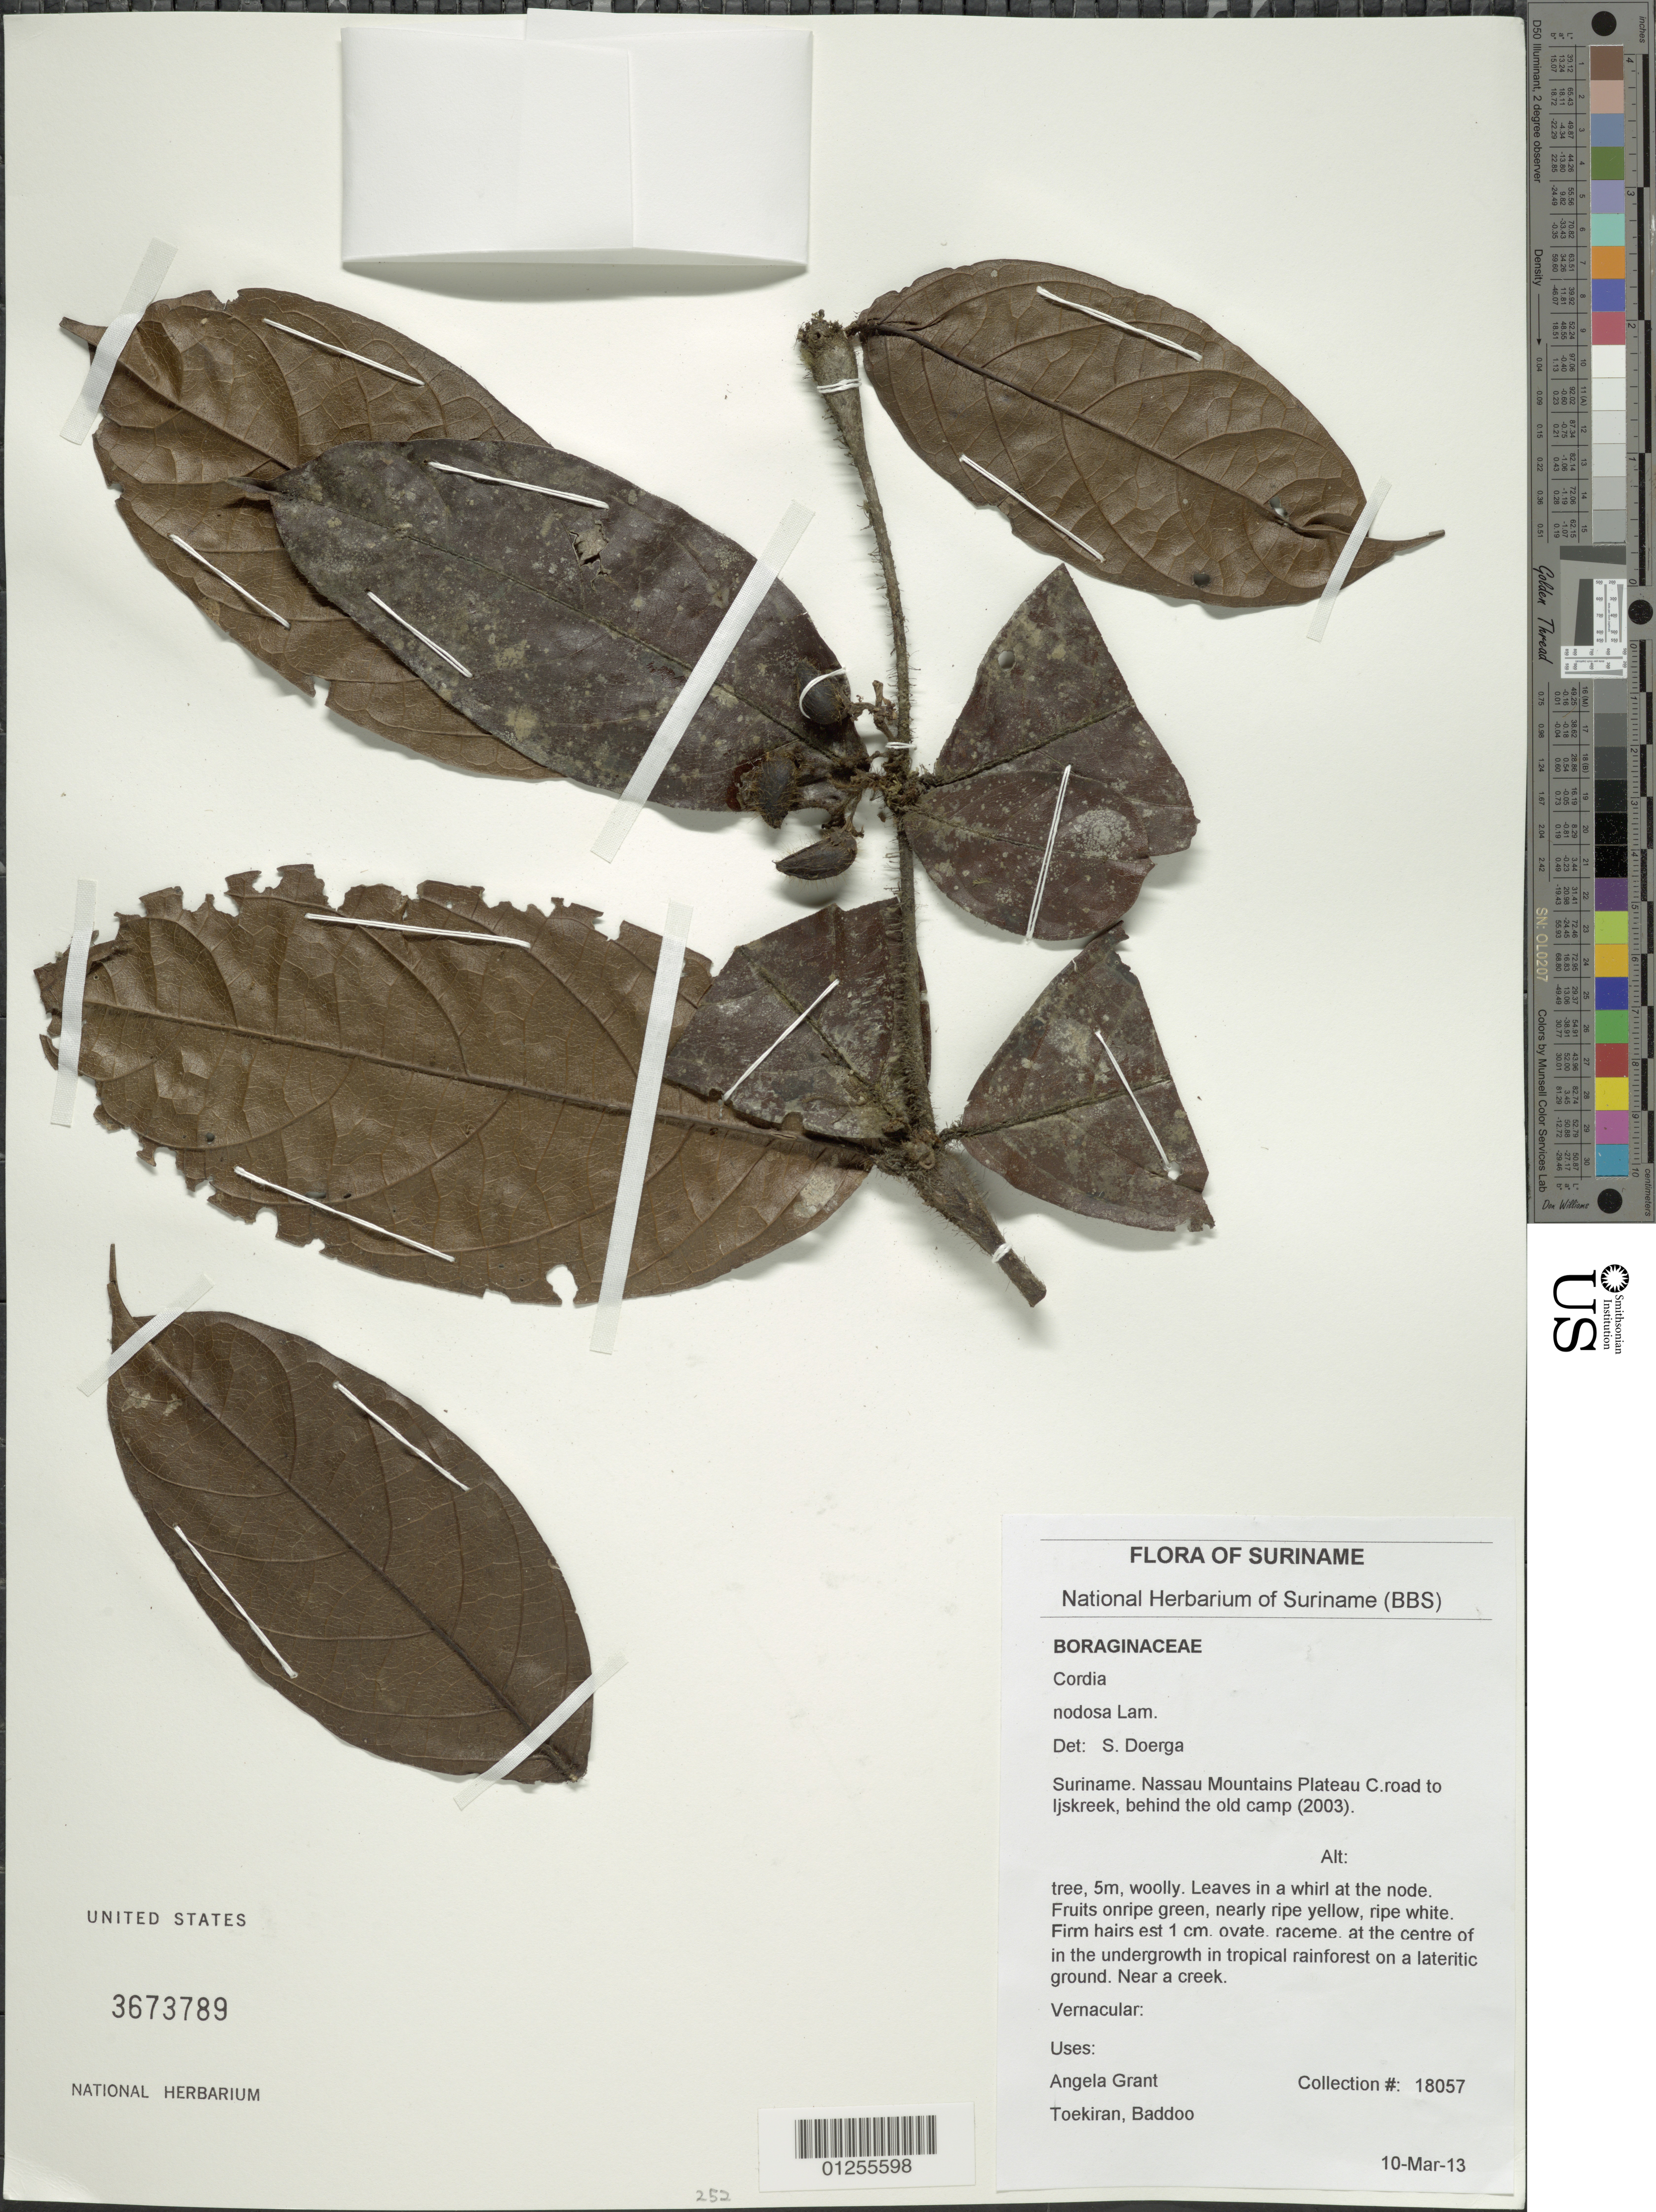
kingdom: Plantae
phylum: Tracheophyta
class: Magnoliopsida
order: Boraginales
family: Cordiaceae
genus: Cordia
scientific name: Cordia nodosa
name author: Lam.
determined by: Doerga, S.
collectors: A. Grant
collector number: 18057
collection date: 2010-03-13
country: Suriname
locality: Nassau Mountains Plateau C. Road to ljskreek, behind the old camp (2003)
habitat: Undergrowth in tropical rainforest on a lateritic ground. Near a creek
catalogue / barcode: US 3673789